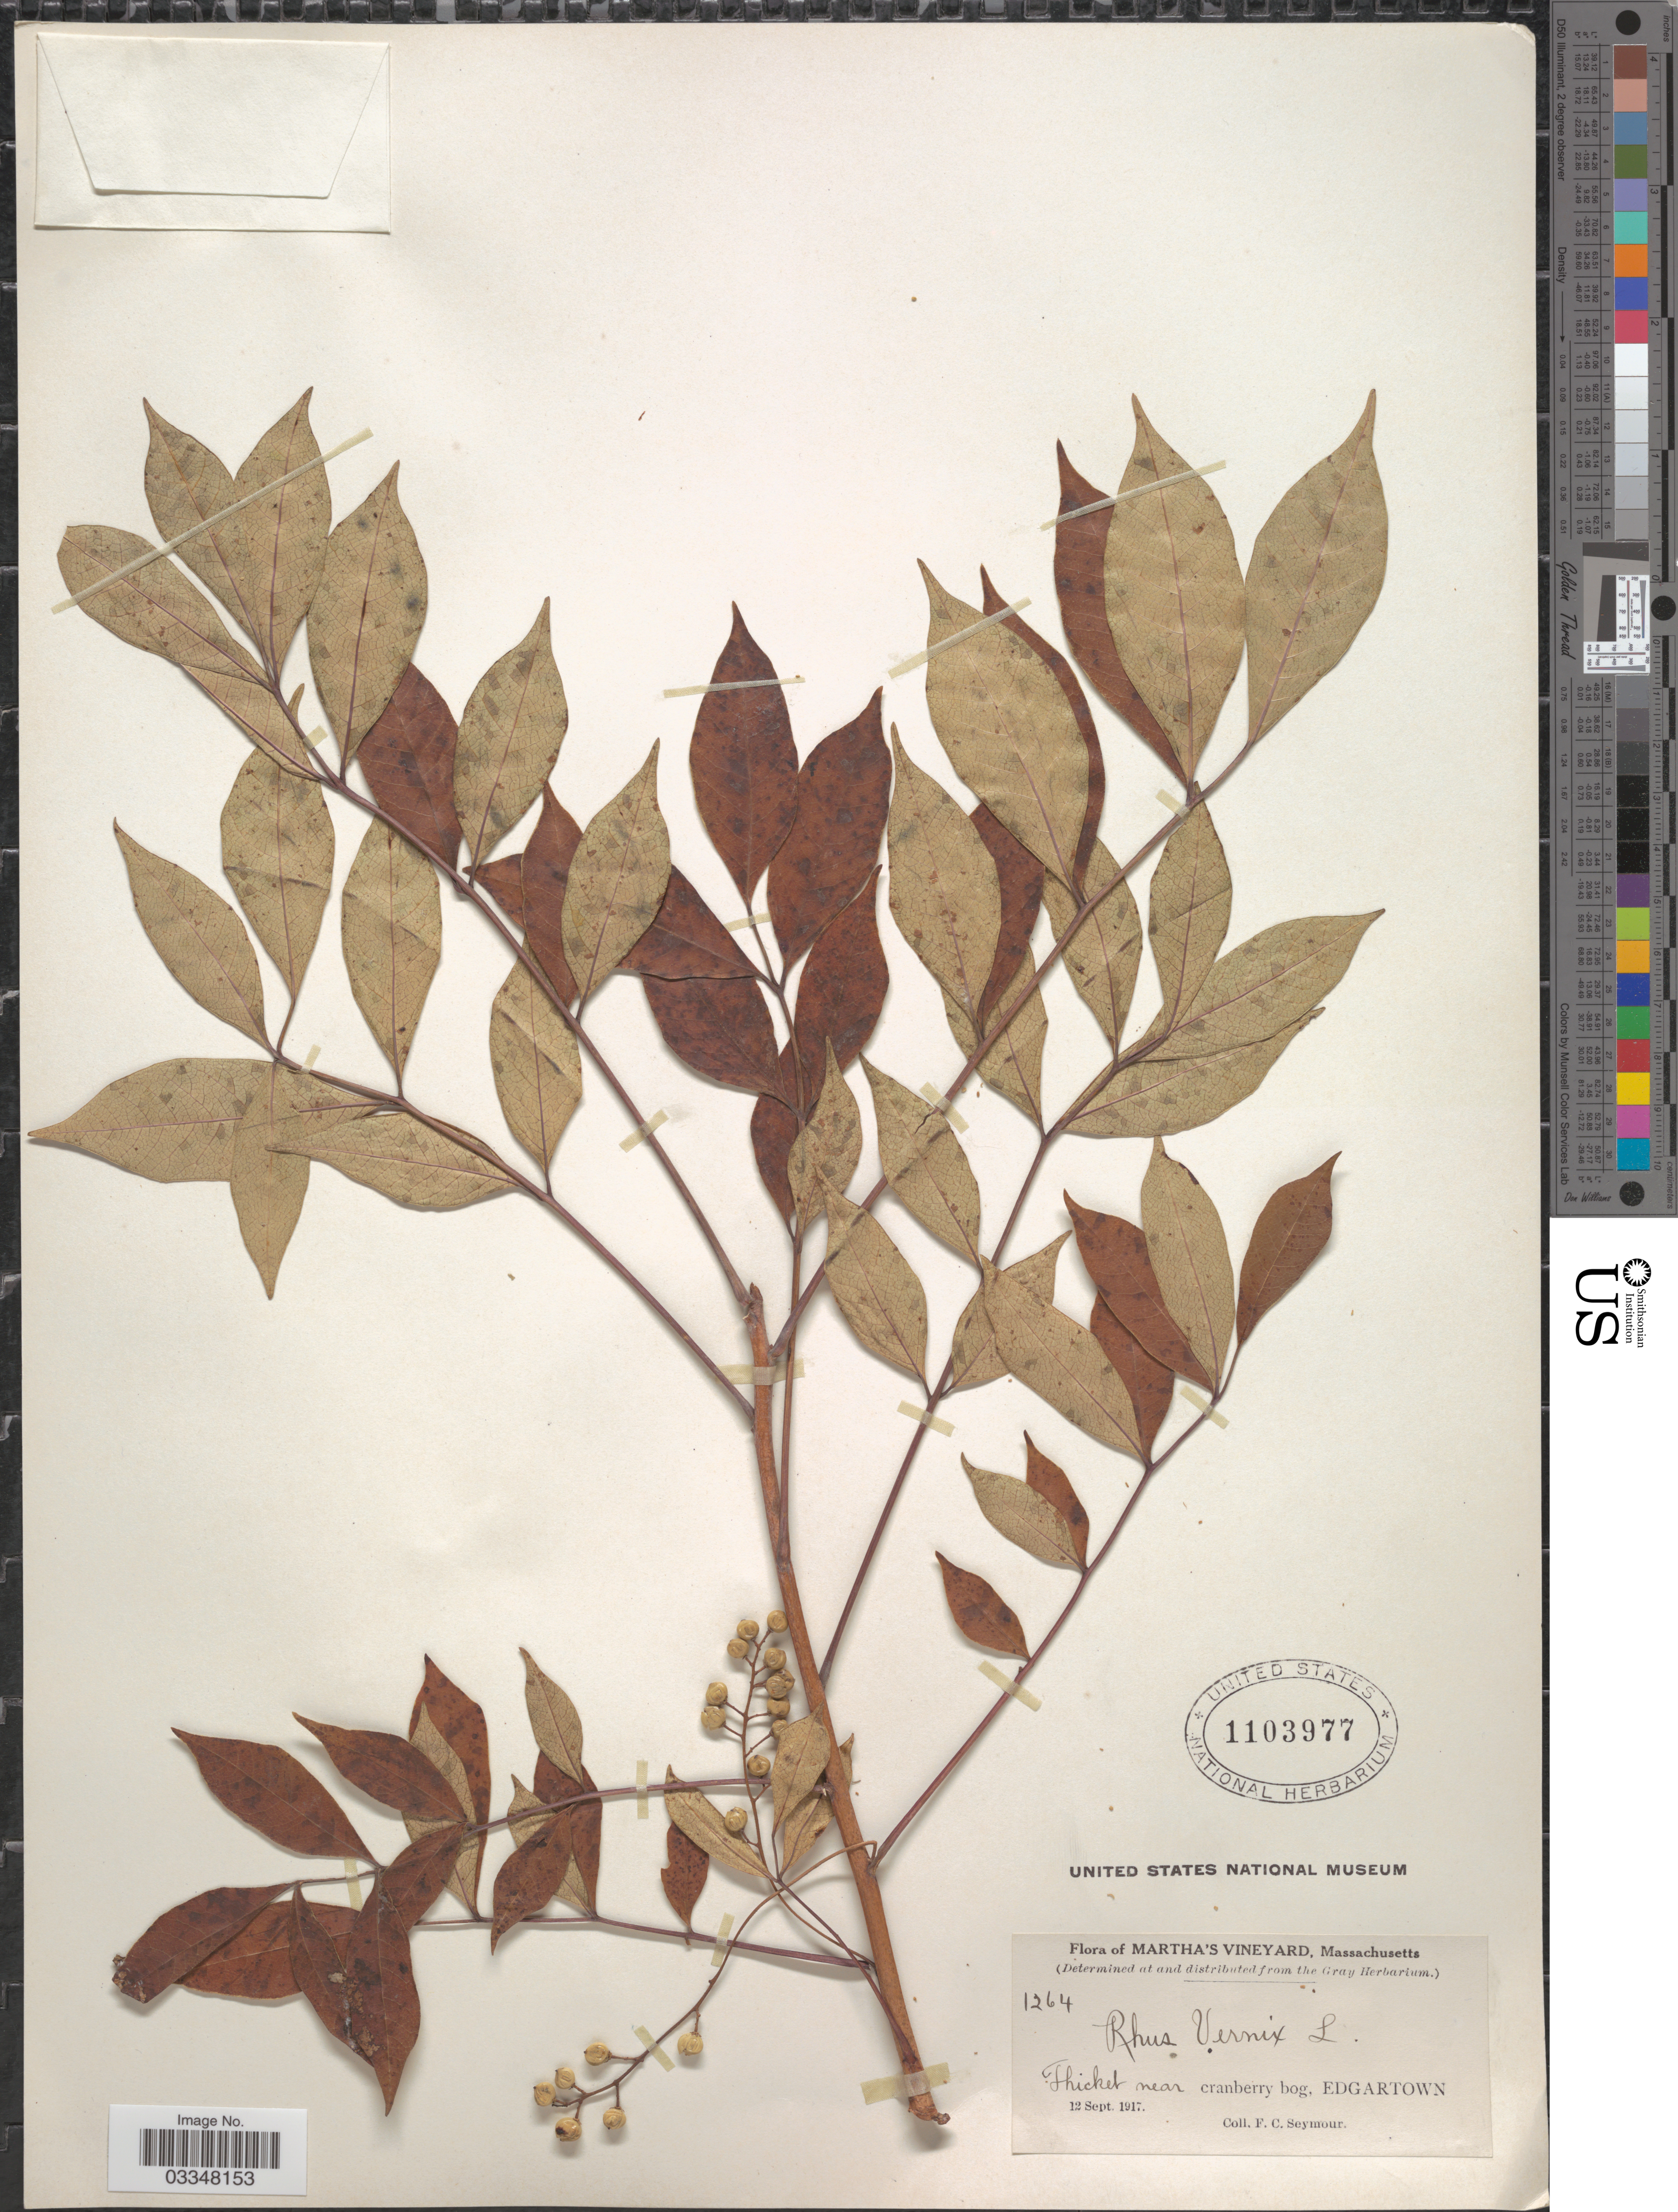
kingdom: Plantae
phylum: Tracheophyta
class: Magnoliopsida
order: Sapindales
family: Anacardiaceae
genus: Toxicodendron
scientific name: Toxicodendron vernix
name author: (L.) Kuntze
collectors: F. C. Seymour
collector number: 1264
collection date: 1917-09-12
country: United States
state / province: Massachusetts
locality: Martha's Vineyard. Near cranberry bog, Edgartown.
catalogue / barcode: US 1103977